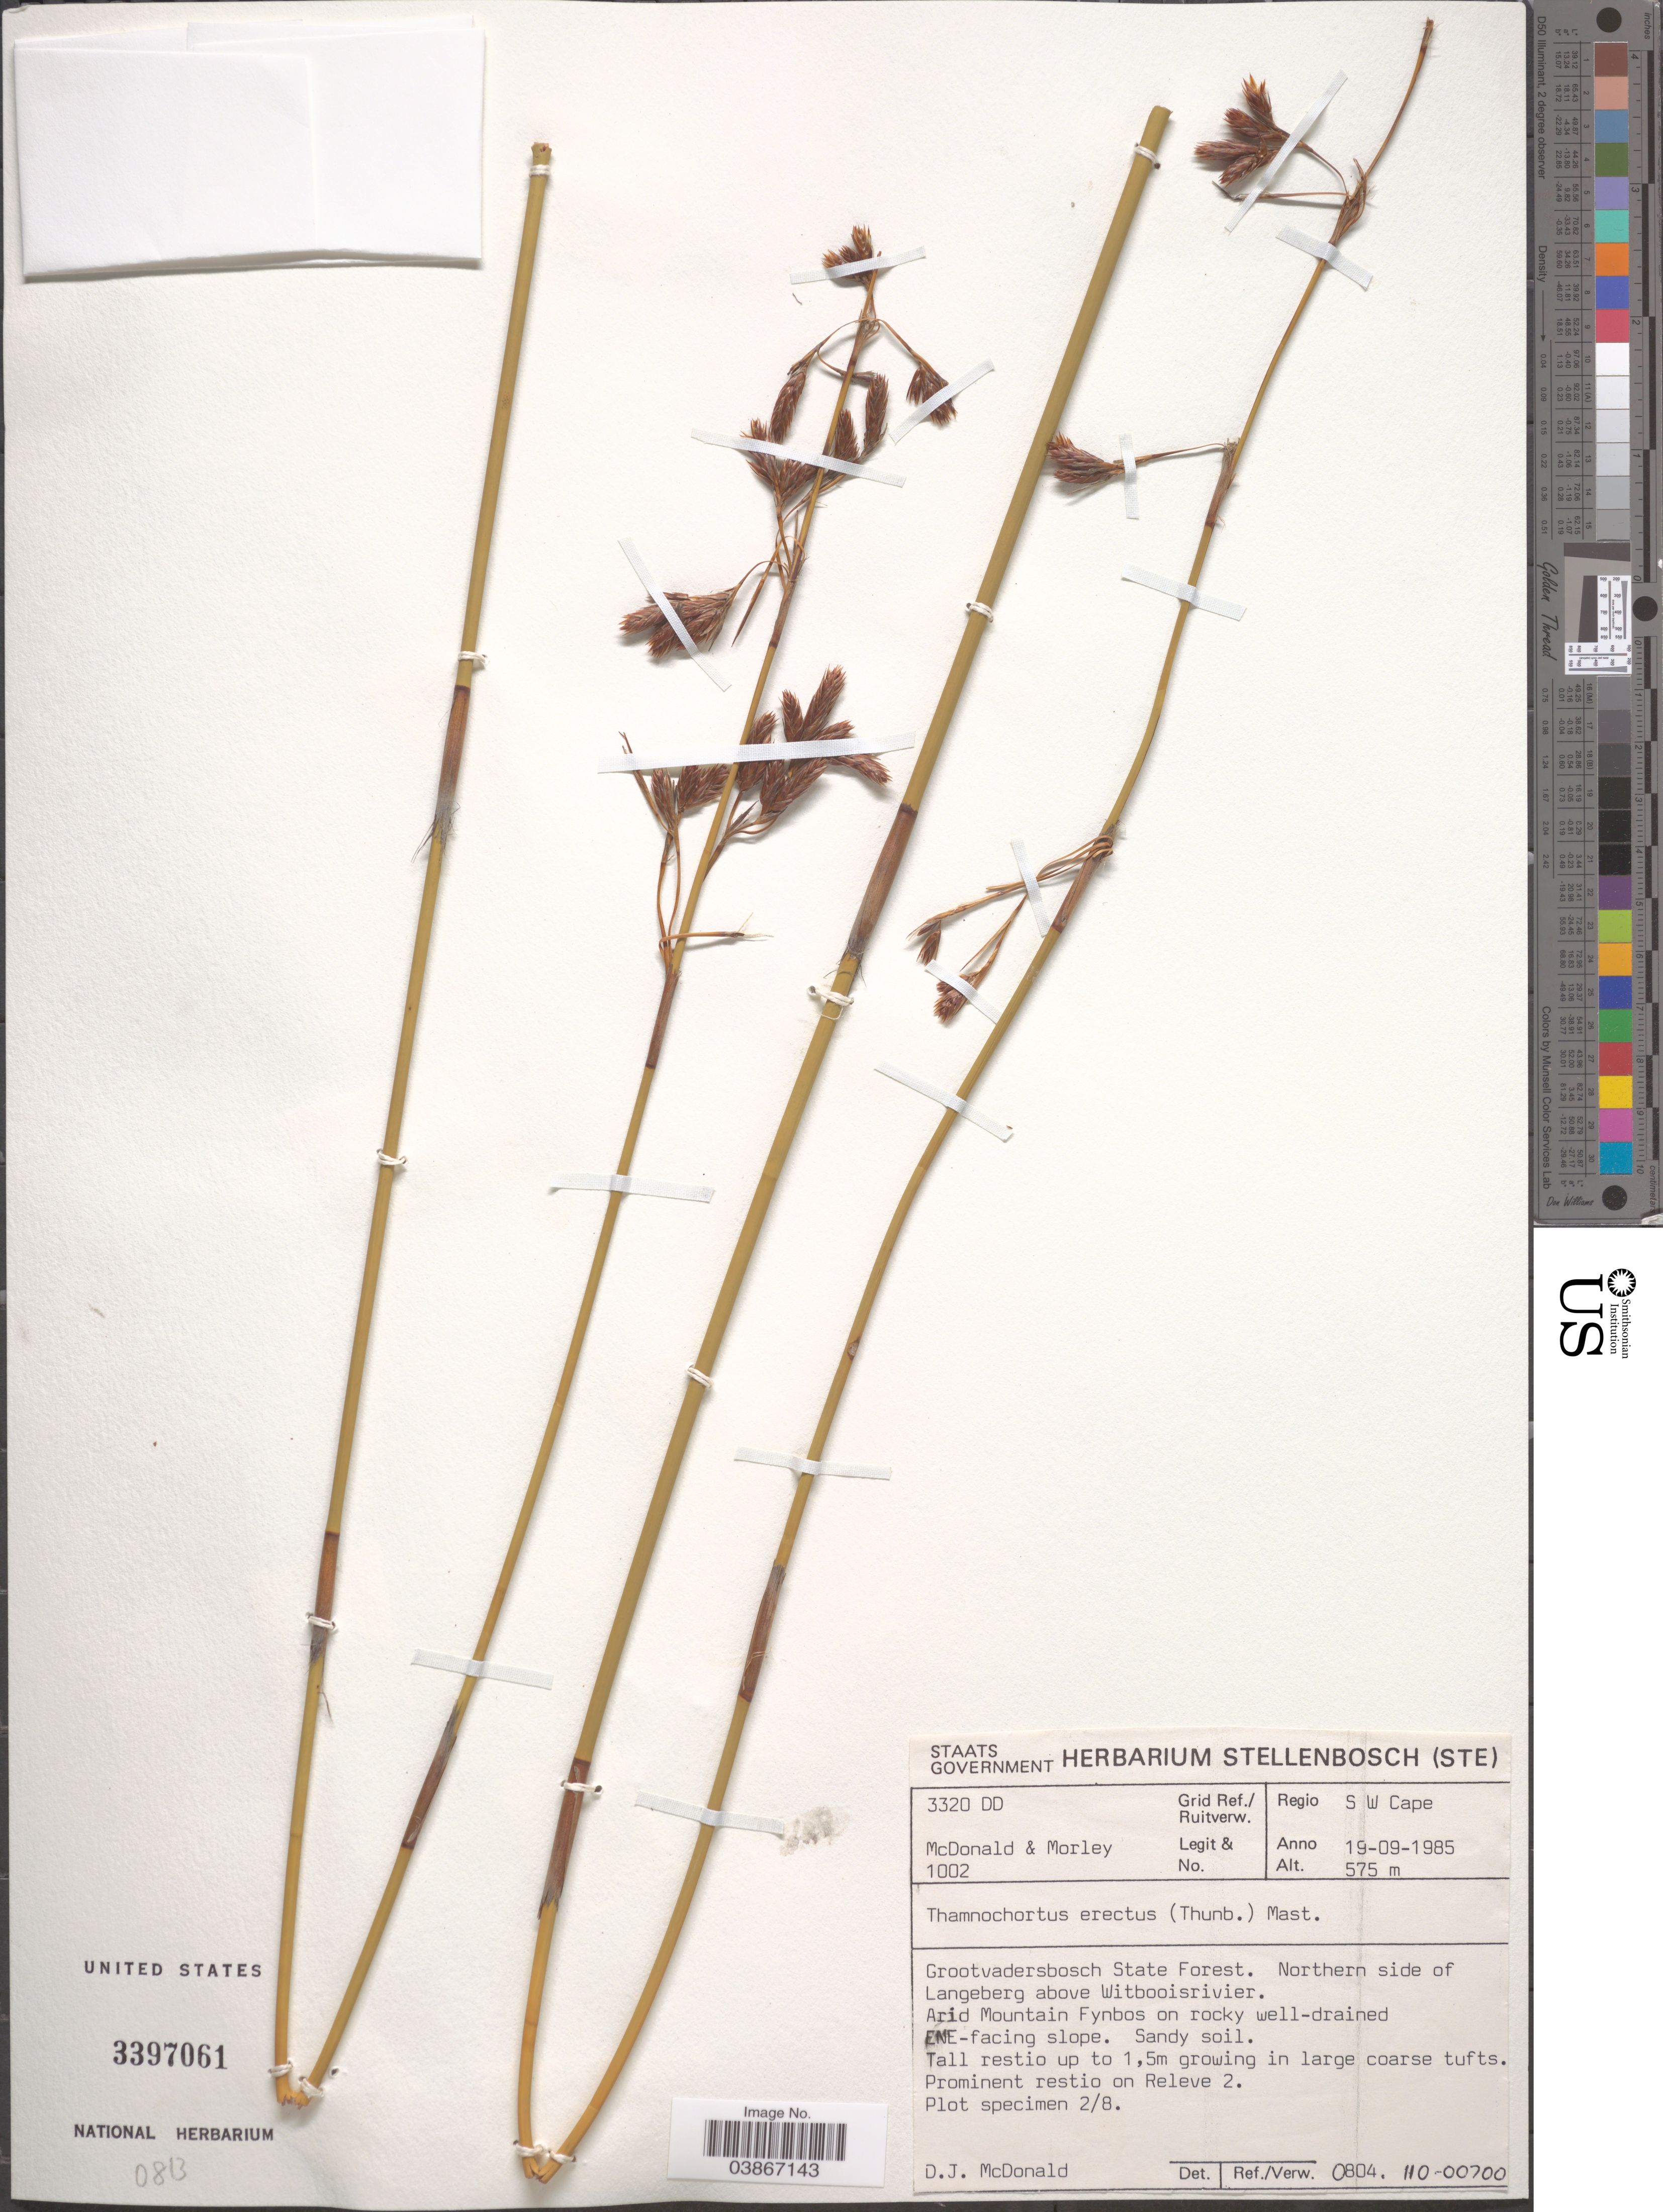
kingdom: Plantae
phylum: Tracheophyta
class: Liliopsida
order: Poales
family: Restionaceae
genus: Thamnochortus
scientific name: Thamnochortus erectus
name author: (Thunb.) Mast.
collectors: -. McDonald & Morley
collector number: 1002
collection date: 1985-09-19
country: South Africa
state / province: Western Cape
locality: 3320 DD Grid Ref./ Ruitverw. Regio S W Cape. Grootvadersbosch State Forest. Northern side of Langeberg above Witbooisrivier.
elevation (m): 575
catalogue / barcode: US 3397061